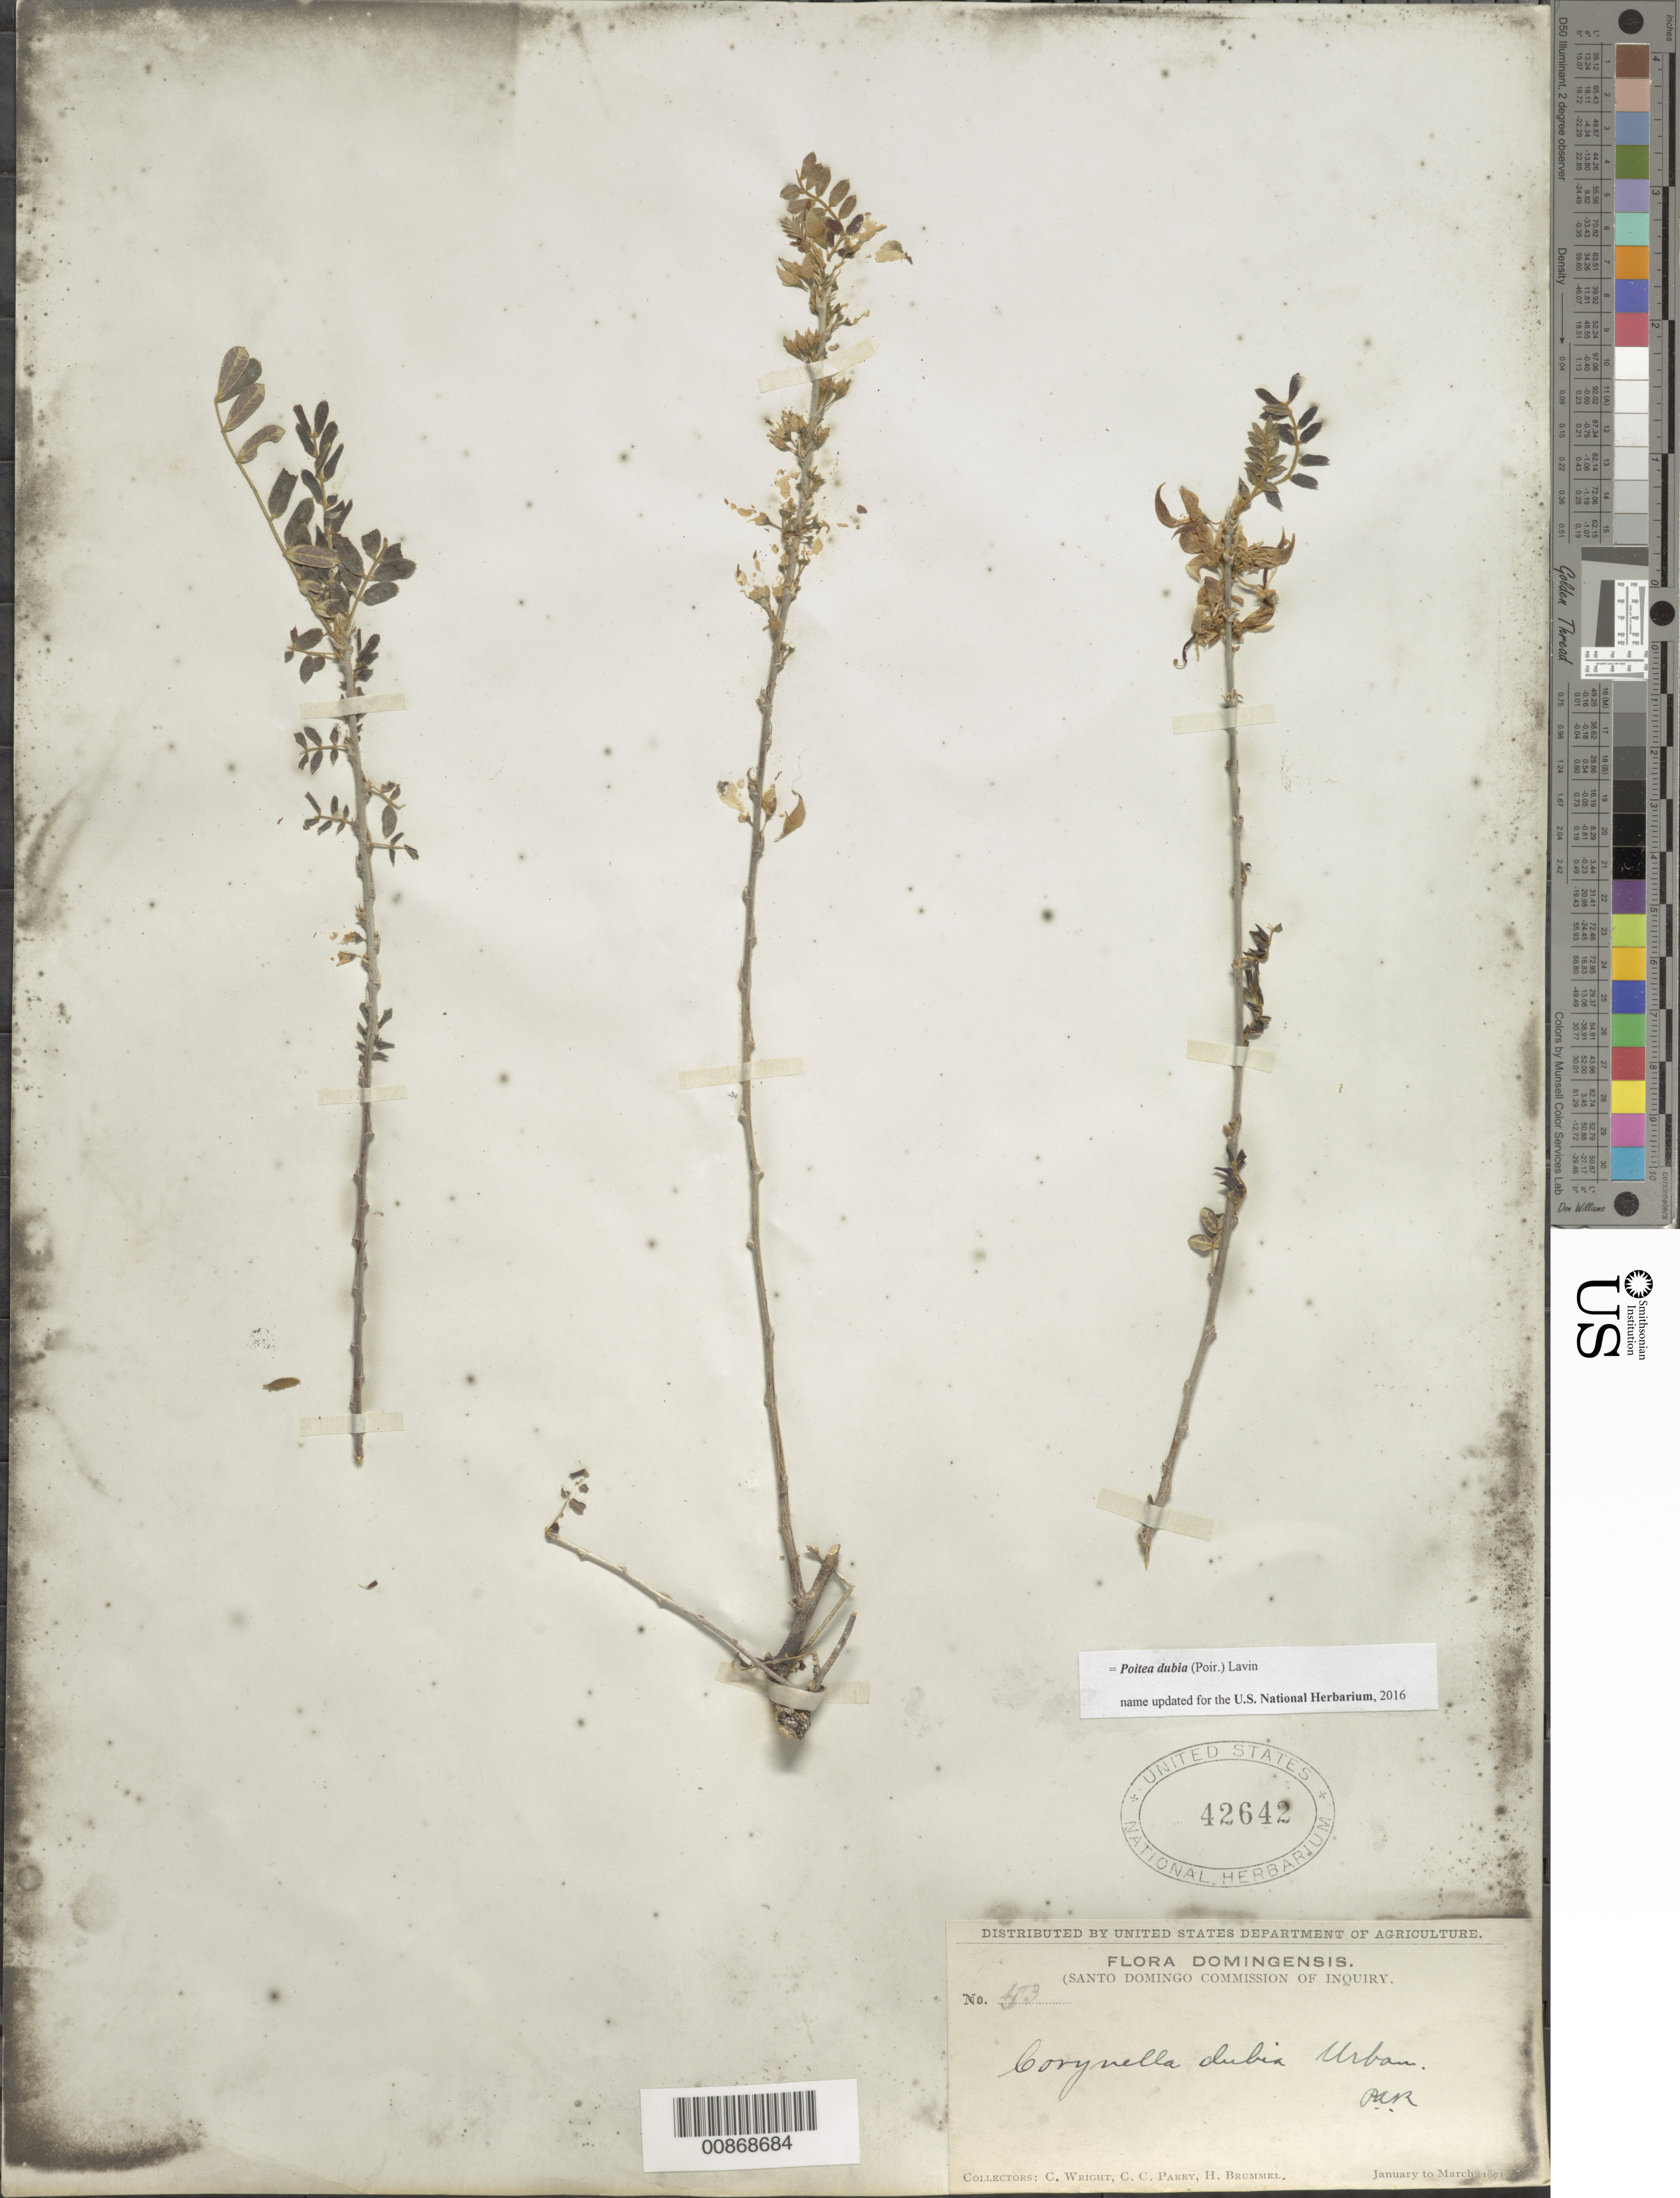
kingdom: Plantae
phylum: Tracheophyta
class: Magnoliopsida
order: Fabales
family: Fabaceae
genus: Poitea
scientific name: Poitea dubia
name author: (Poir.) Lavin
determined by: Rydberg, P. A.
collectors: C. Wright, C. C. Parry & H. Brummel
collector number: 53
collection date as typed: Jan 1871 to -- Mar 1871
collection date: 1871-01/1871-03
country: Dominican Republic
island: Hispaniola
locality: Dominican Republic.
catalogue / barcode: US 42642